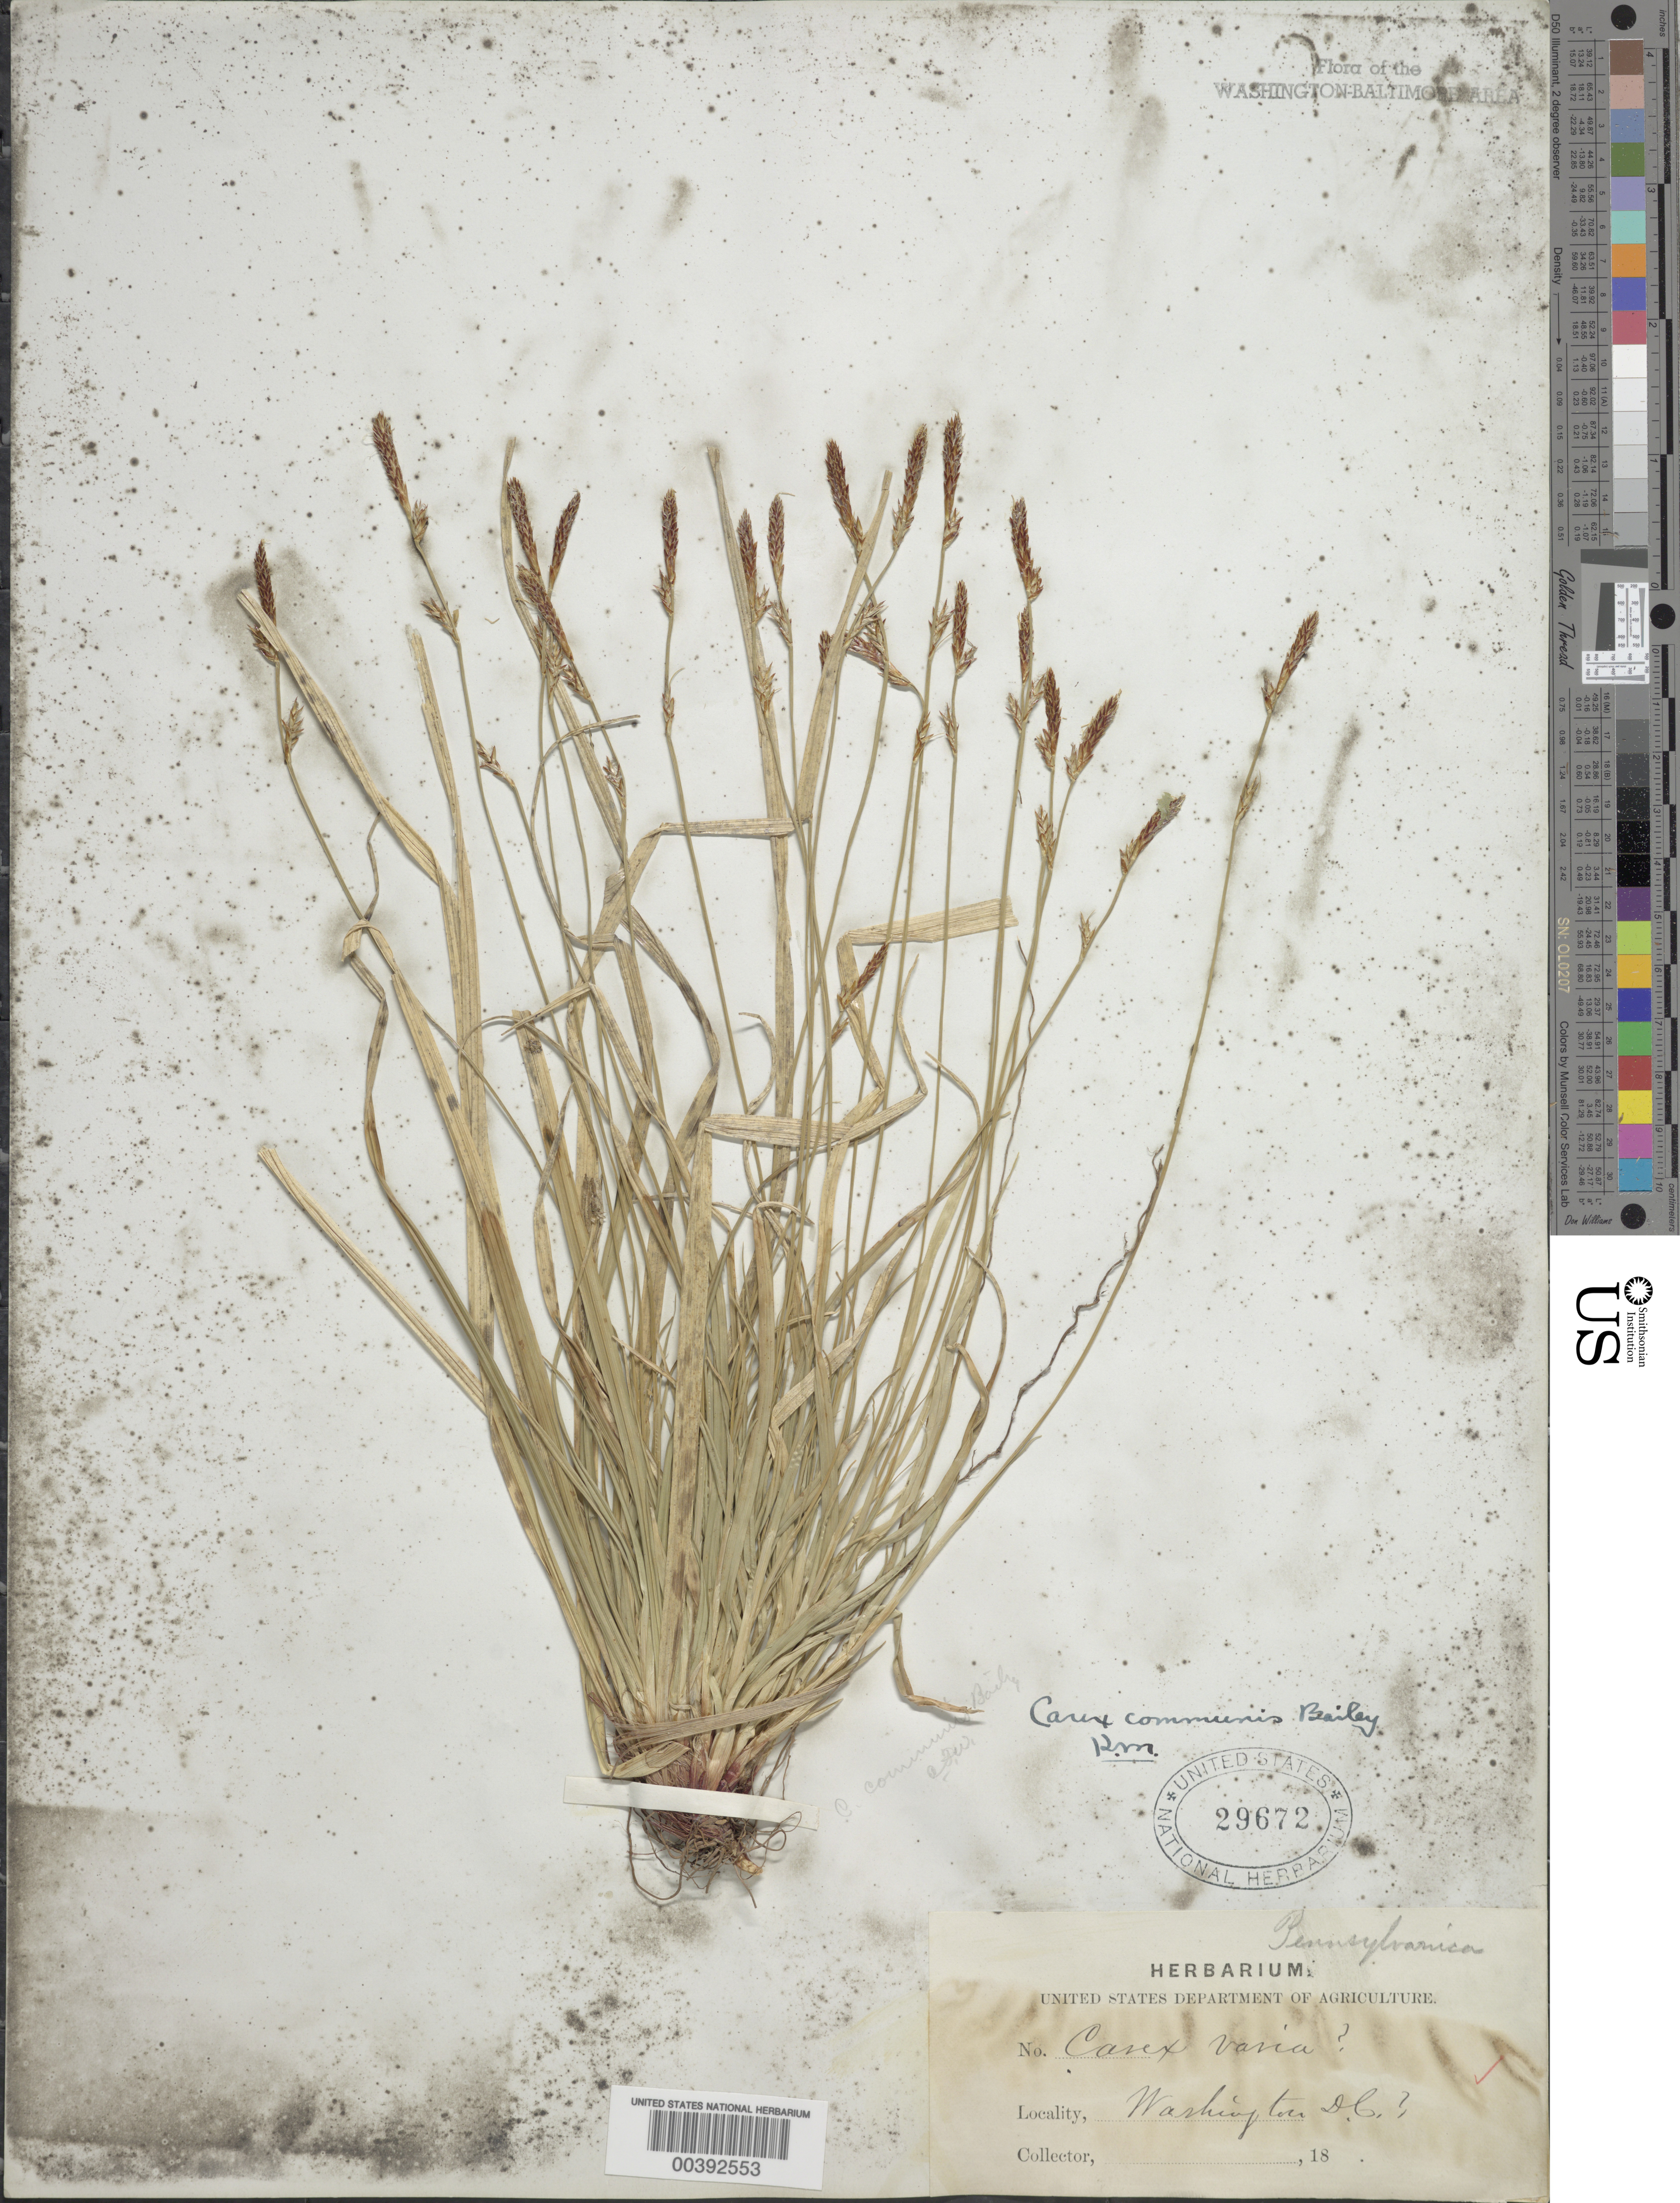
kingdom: Plantae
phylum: Tracheophyta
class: Liliopsida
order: Poales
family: Cyperaceae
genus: Carex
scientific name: Carex communis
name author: L.H. Bailey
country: United States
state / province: District of Columbia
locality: Washington DC Area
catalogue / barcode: US 29672